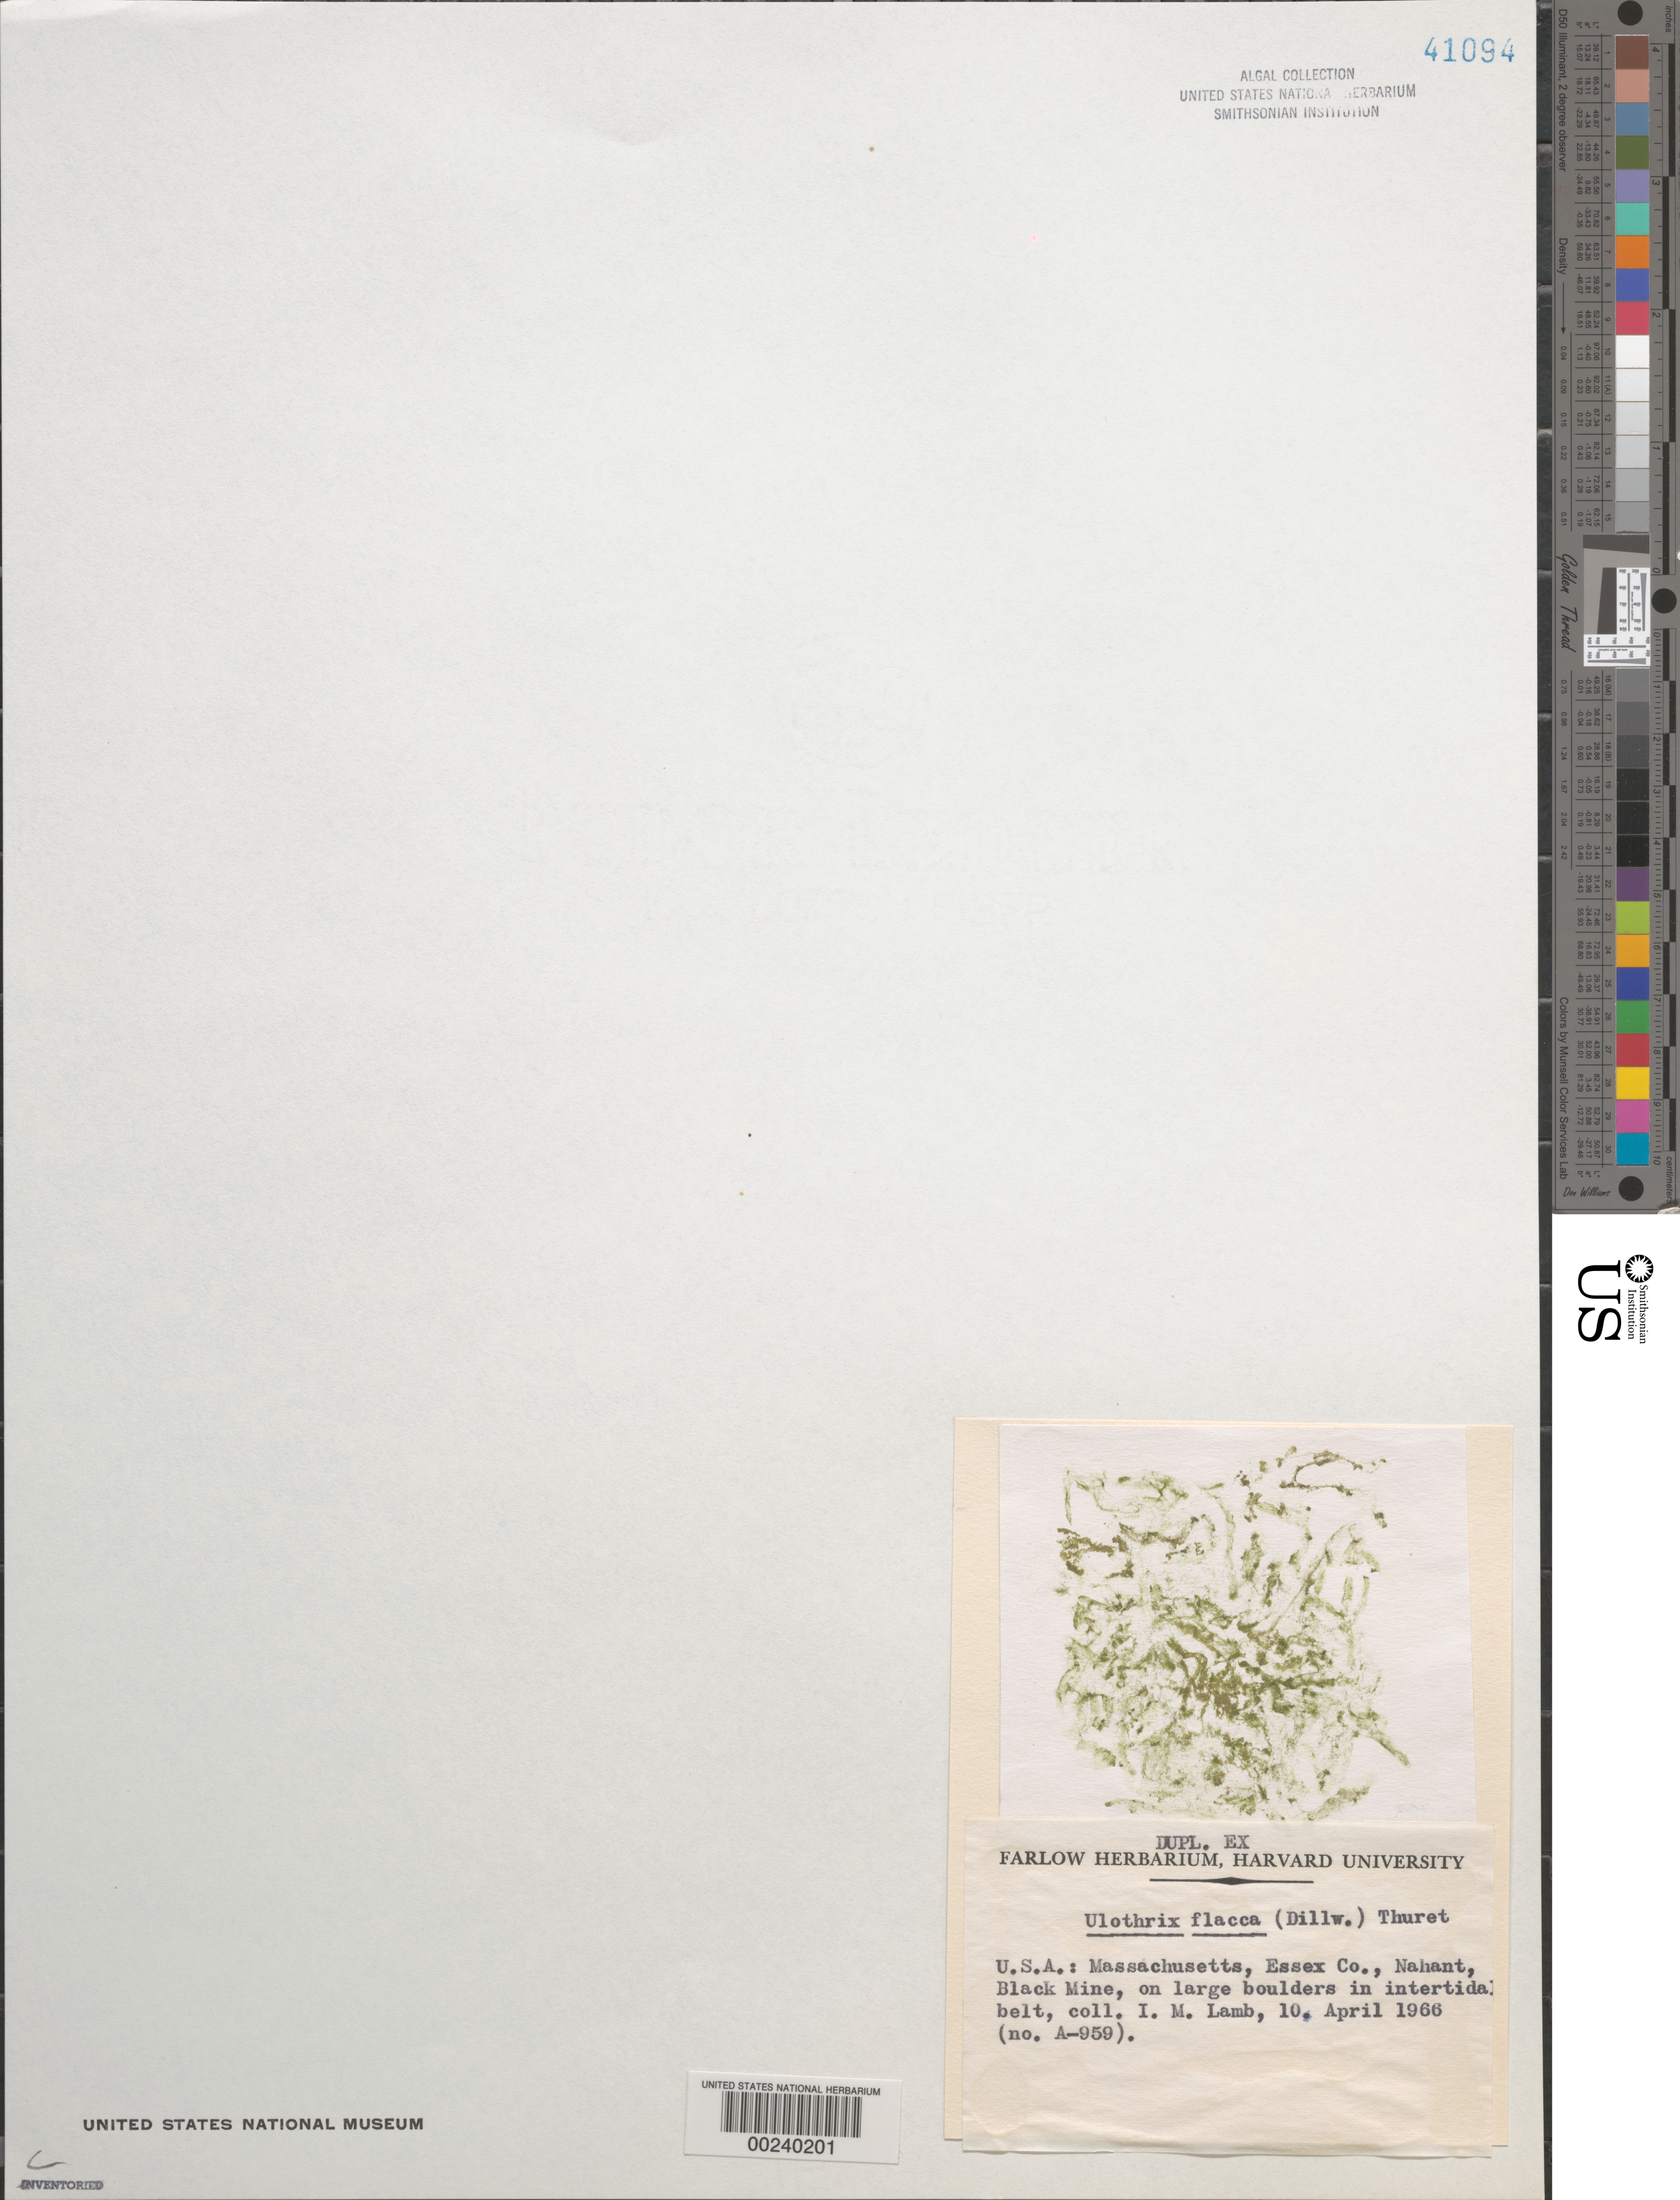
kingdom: Plantae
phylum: Chlorophyta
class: Ulvophyceae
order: Ulotrichales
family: Ulotrichaceae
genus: Ulothrix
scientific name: Ulothrix flacca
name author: (Dillwyn) Thur. in Le Jol.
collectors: I. M. Lamb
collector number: A-959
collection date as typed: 10 Apr 1966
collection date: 1966-04-10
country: United States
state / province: Massachusetts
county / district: Essex County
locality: Nahant, Black Mine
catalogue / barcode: US 41094